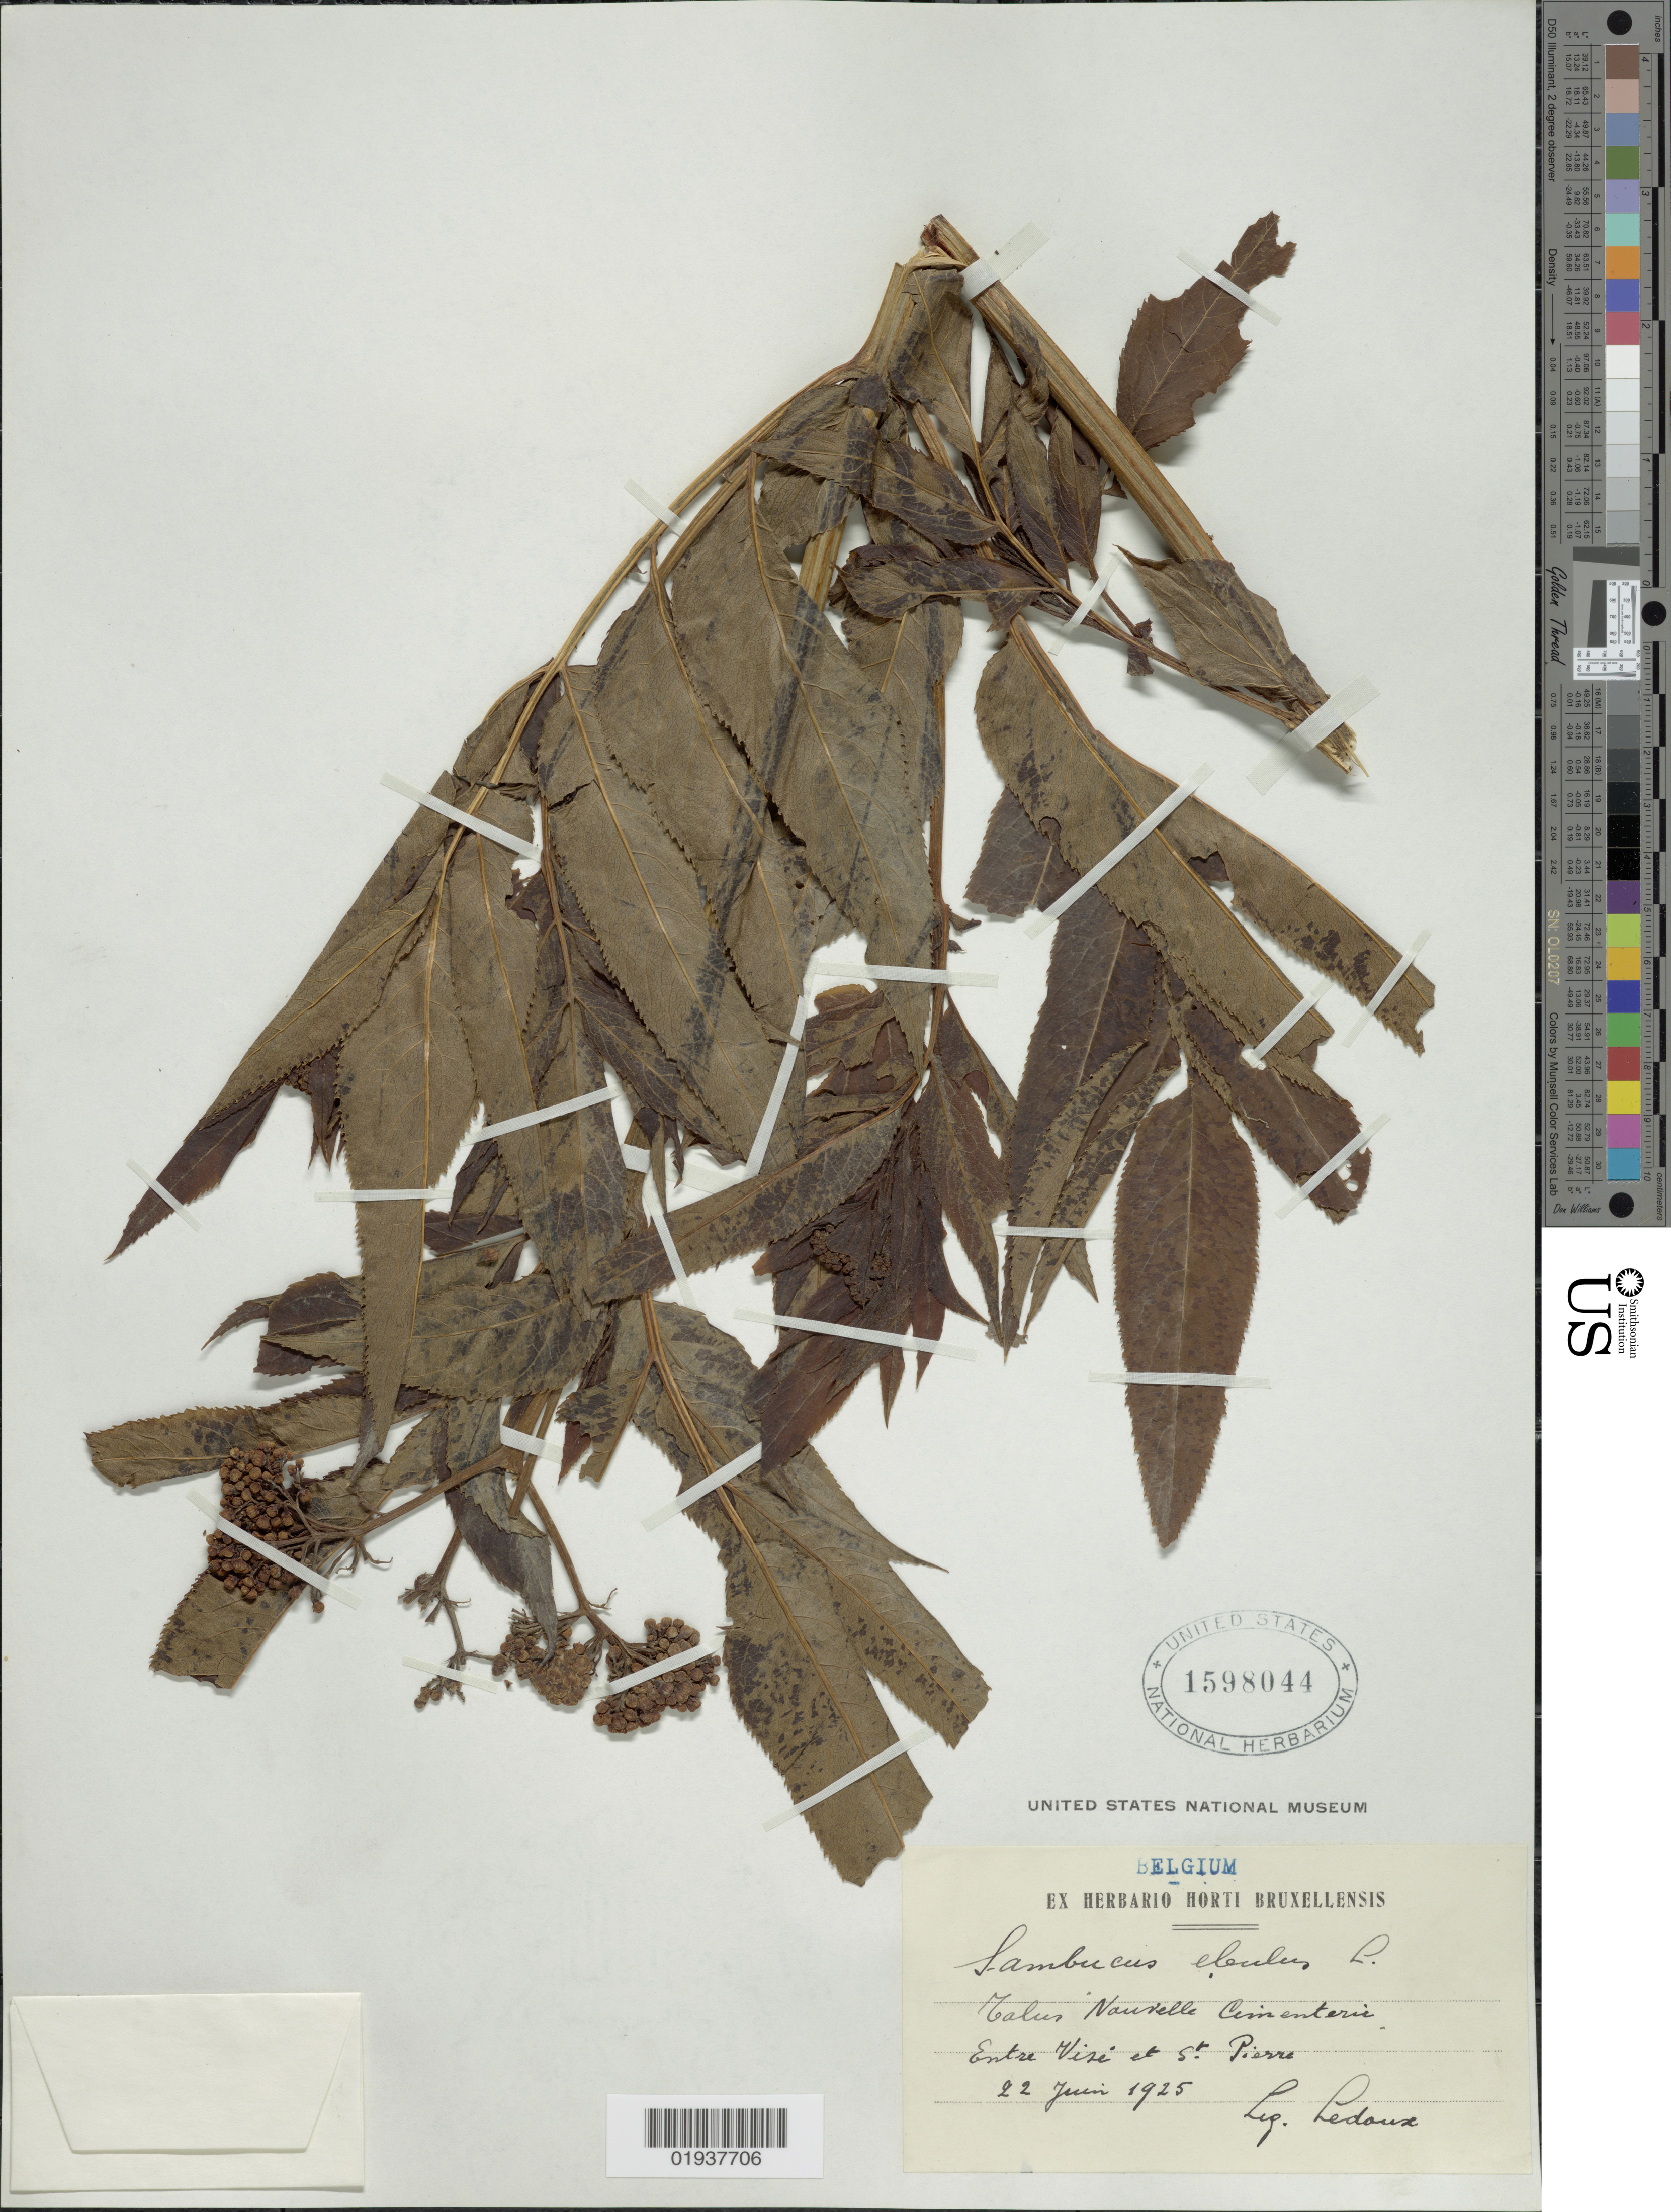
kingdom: Plantae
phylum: Tracheophyta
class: Magnoliopsida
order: Dipsacales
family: Viburnaceae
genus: Sambucus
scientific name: Sambucus ebulus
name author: L.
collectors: -. Ledoux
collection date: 1925-06-22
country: Belgium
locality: Entre Visé et St. Pierre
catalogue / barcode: US 1598044